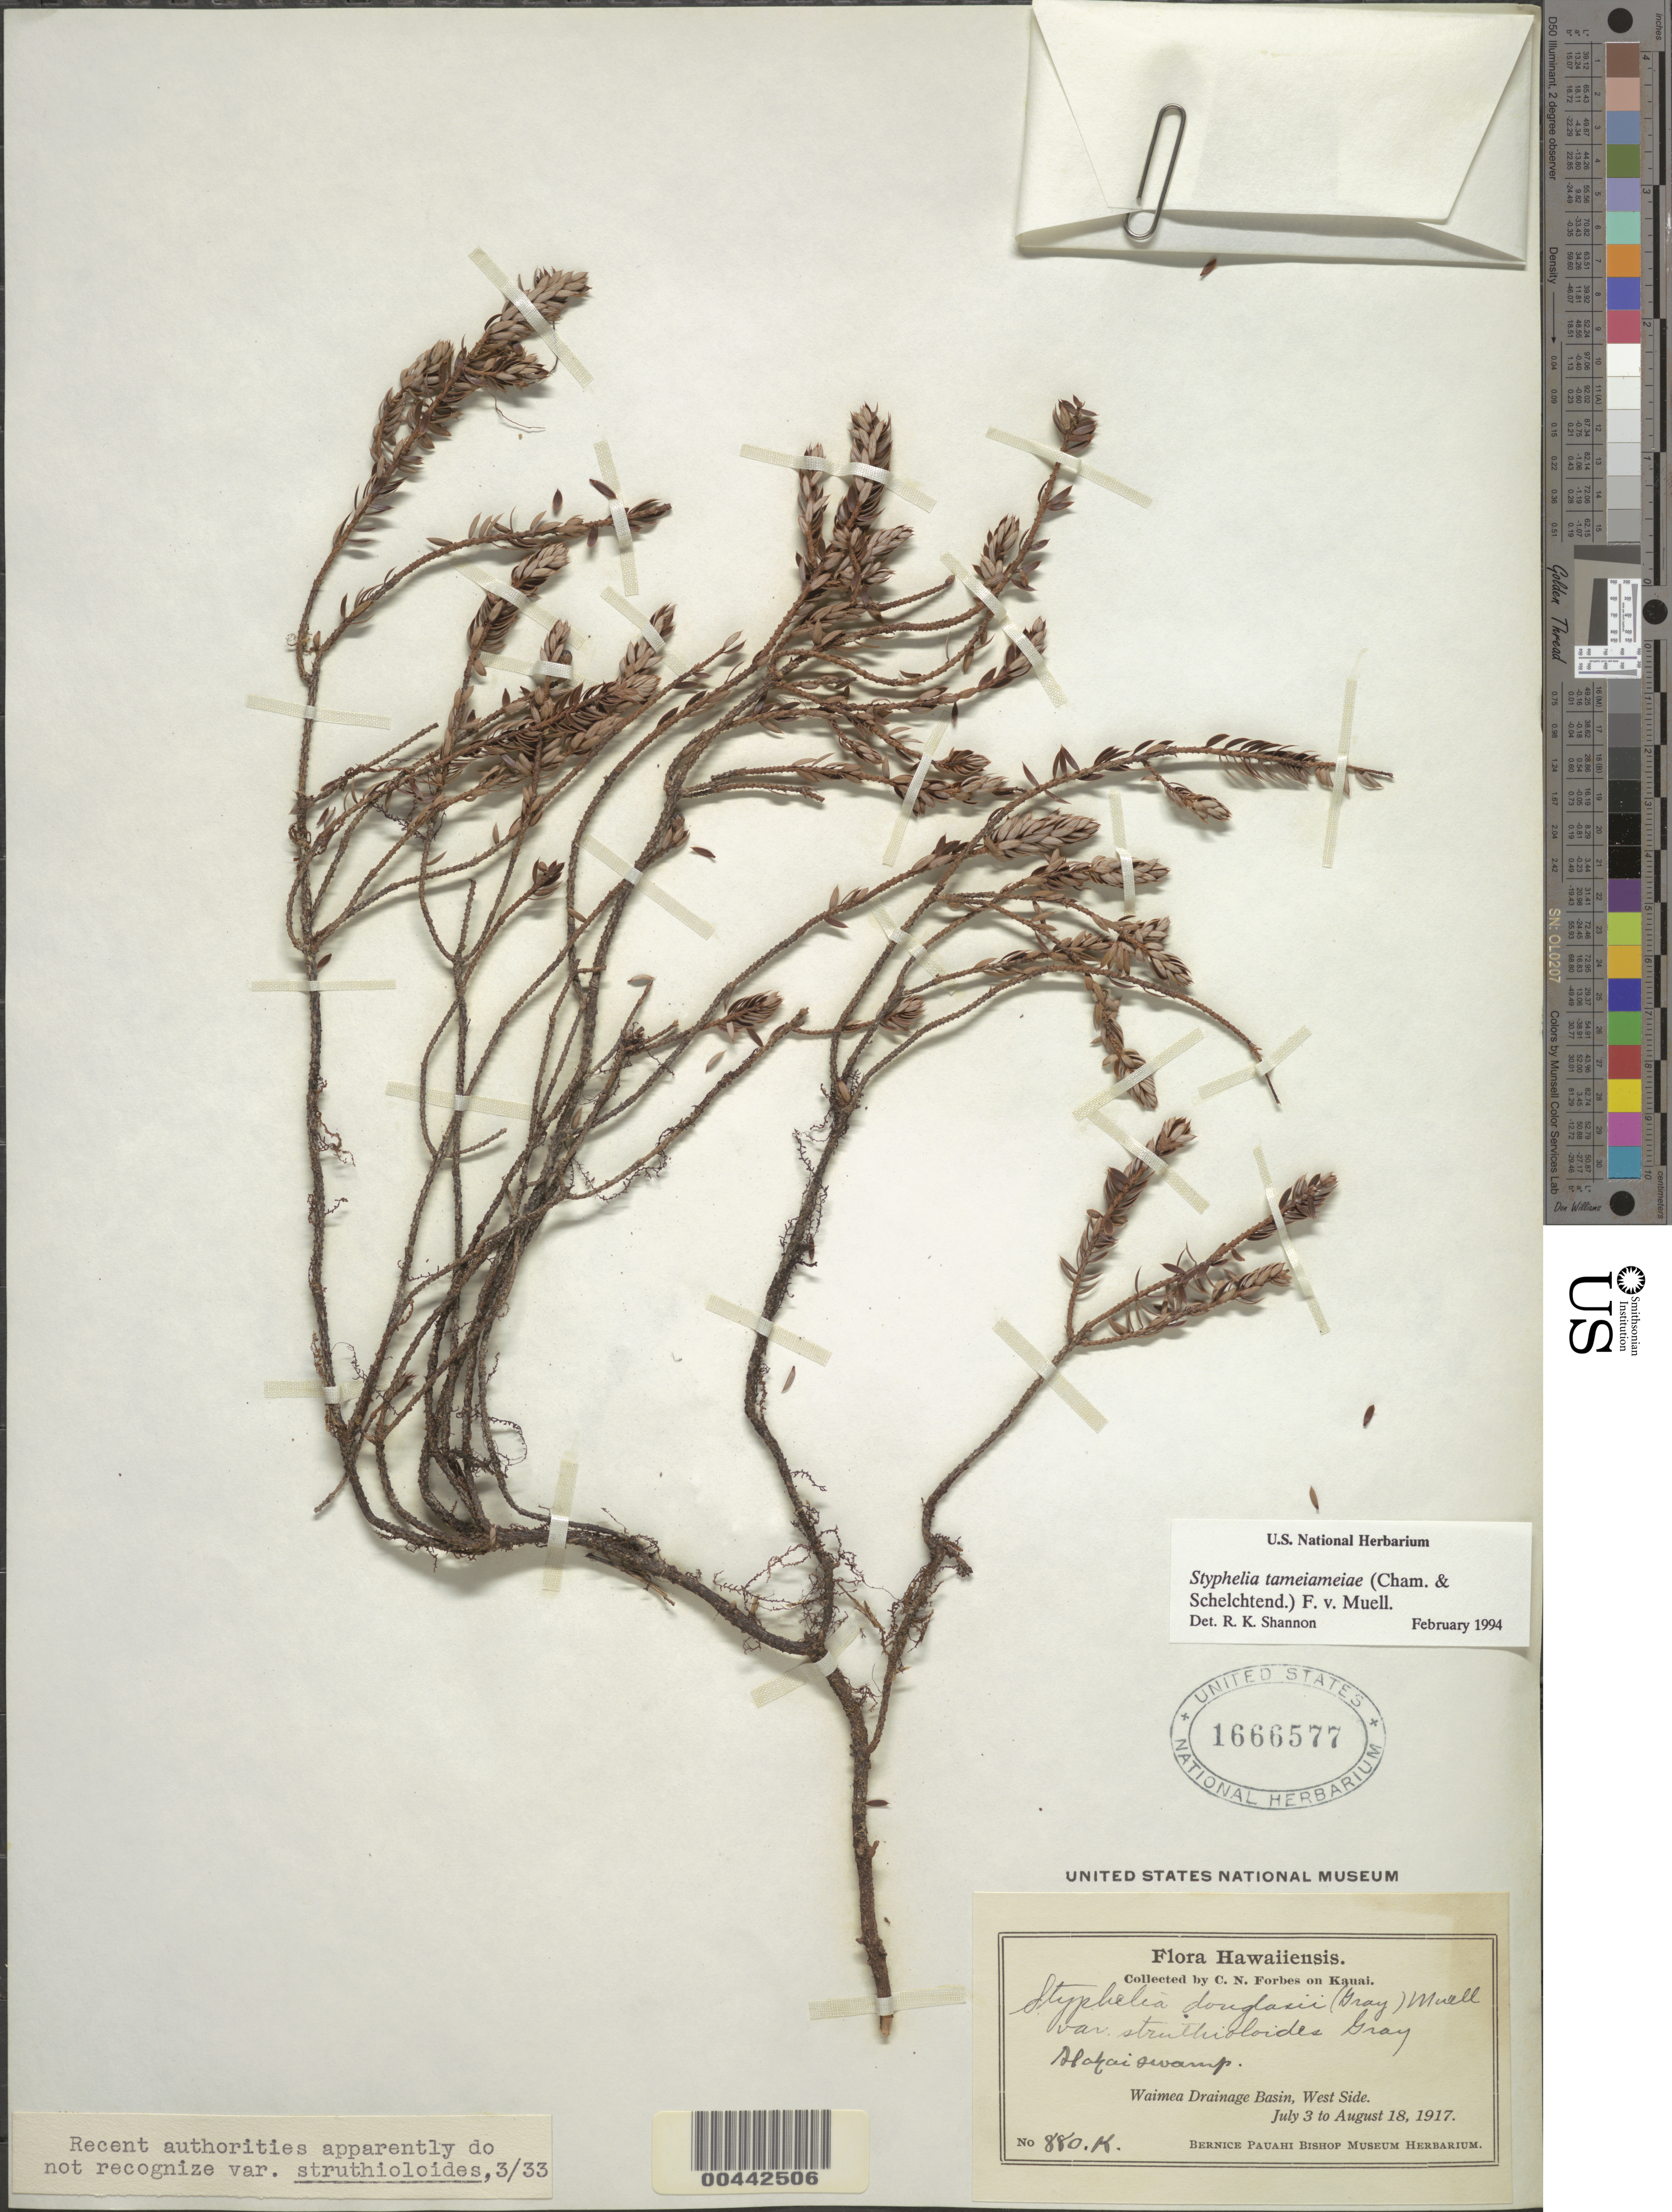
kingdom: Plantae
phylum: Tracheophyta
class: Magnoliopsida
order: Ericales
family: Ericaceae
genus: Leptecophylla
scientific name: Leptecophylla tameiameiae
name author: (Cham. & Schltdl.) C.M. Weiller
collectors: C. N. Forbes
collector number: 880.K.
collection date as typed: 3 Jul 1917 to 18 Aug 1917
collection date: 1917-07-03/1917-08-18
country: United States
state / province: Hawaii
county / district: Kauai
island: Kaua'i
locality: Waimea Drainage Basin, W side, Alakai Swamp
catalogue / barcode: US 1666577